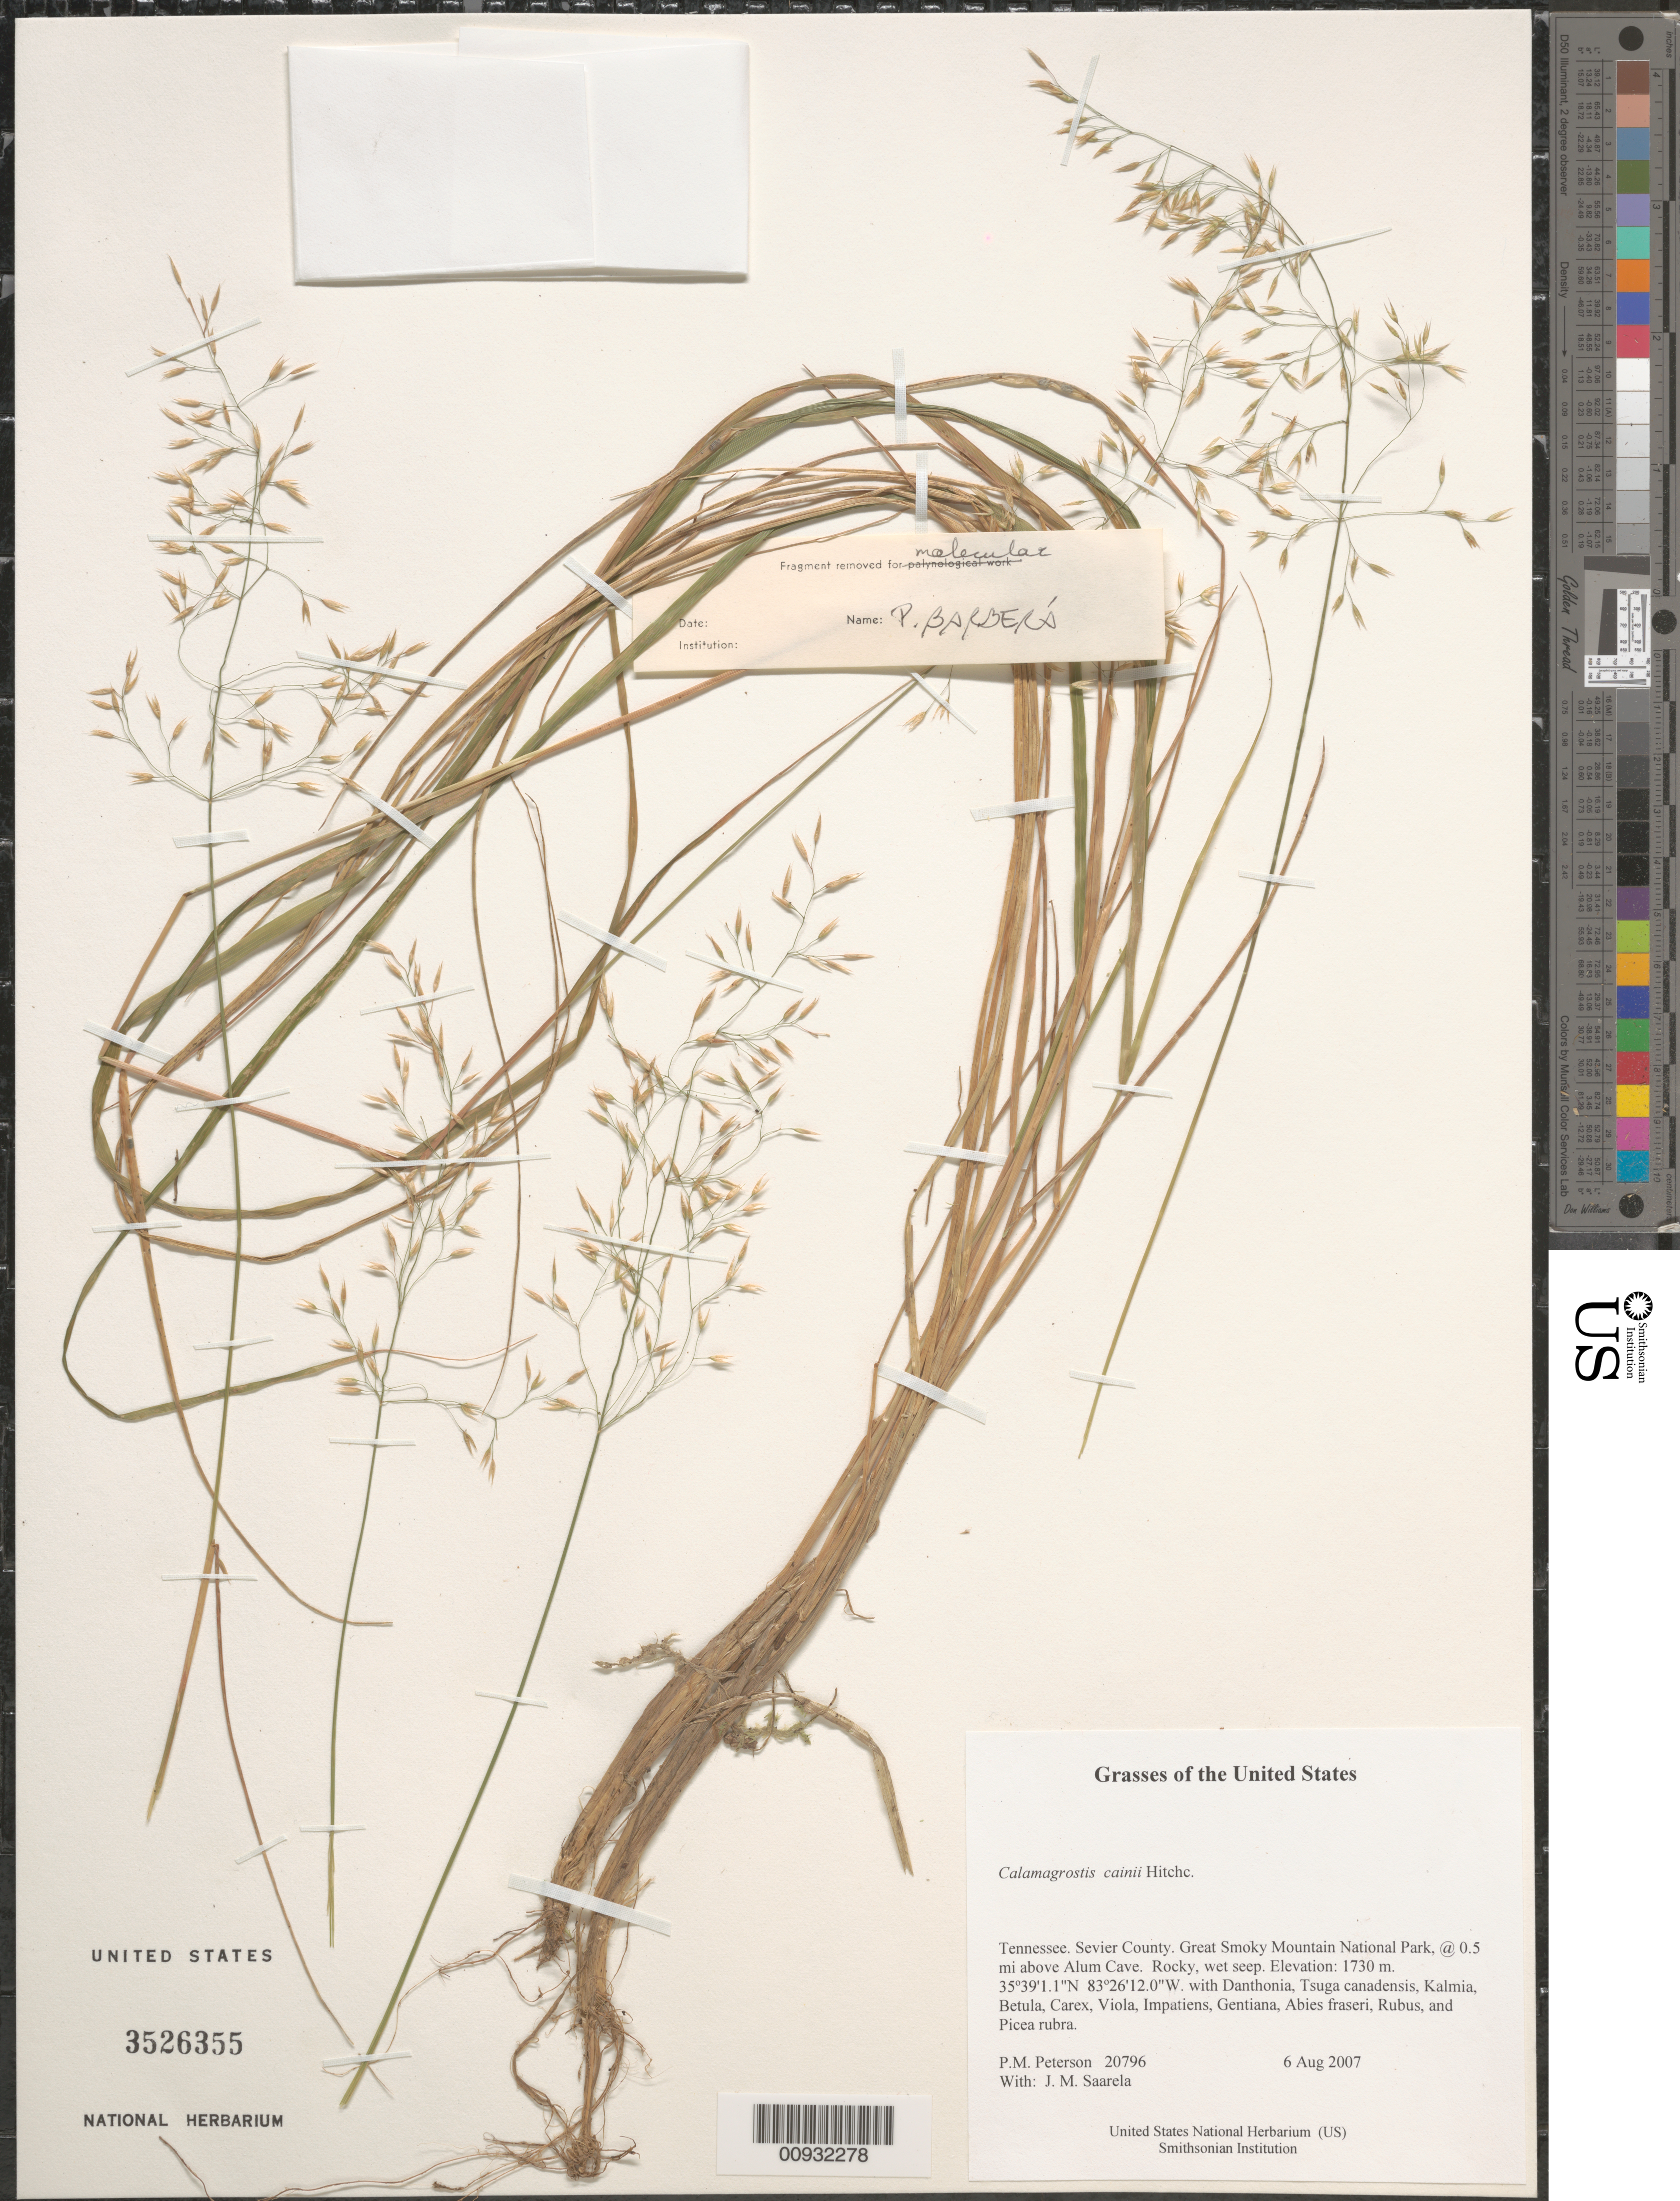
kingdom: Plantae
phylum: Tracheophyta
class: Liliopsida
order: Poales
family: Poaceae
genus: Calamagrostis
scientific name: Calamagrostis cainii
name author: Hitchc.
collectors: P. M. Peterson & J. Saarela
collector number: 20796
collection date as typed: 06 Aug 2007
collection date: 2007-08-06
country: United States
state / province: Tennessee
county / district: Sevier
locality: Great Smoky Mountain National Park, @ 0.5 mi above Alum Cave. Rocky, wet seep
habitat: with Danthonia, Tsuga canadensis, Kalmia, Betula, Carex, Viola, Impatiens, Gentiana, Abies fraseri, Rubus, and Picea rubra.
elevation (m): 1730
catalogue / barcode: US 3526355